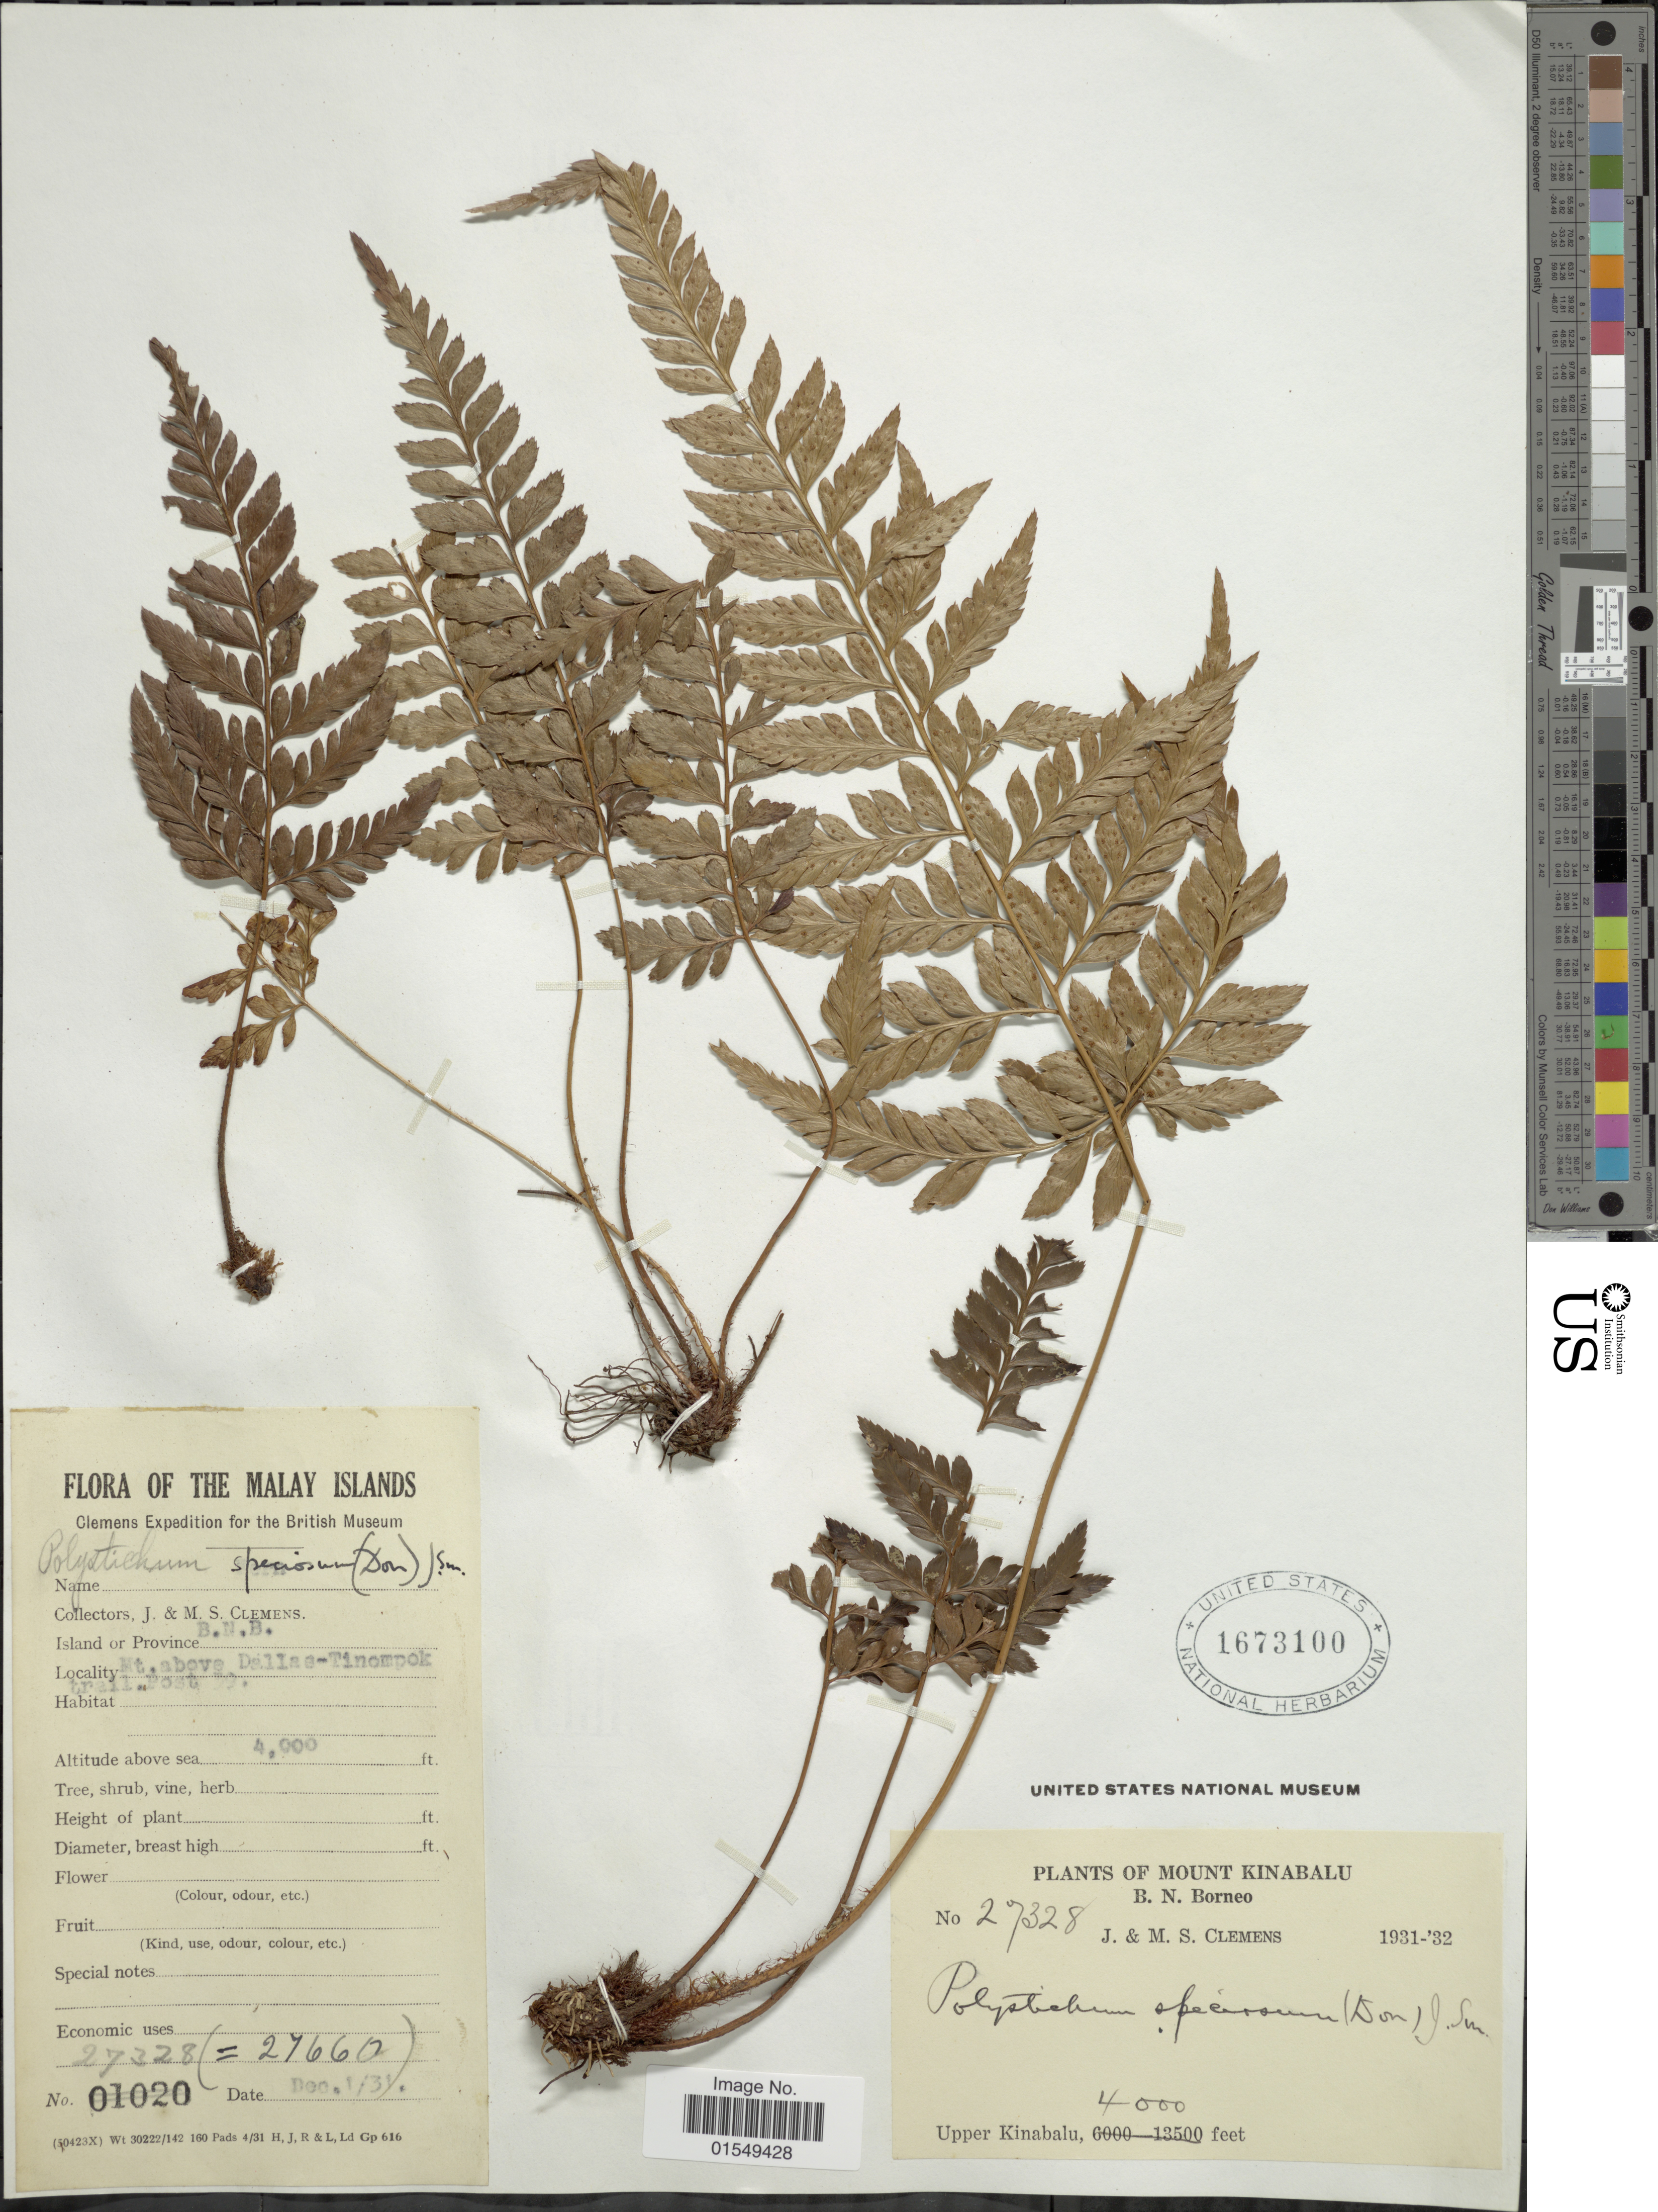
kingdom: Plantae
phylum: Tracheophyta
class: Polypodiopsida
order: Polypodiales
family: Dryopteridaceae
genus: Arachniodes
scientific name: Arachniodes speciosa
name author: (D. Don) Ching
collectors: J. Clemens & M. S. Clemens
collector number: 27328=27660*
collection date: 1931-12-01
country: Malaysia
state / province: Sabah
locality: Malay Islands, Mount Kinabalu, B. N. Borneo, Upper Kinabalu, B.N.B., Mt. above Dallas-Tinompok trail Post [interpreted]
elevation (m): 1219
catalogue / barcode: US 1673100